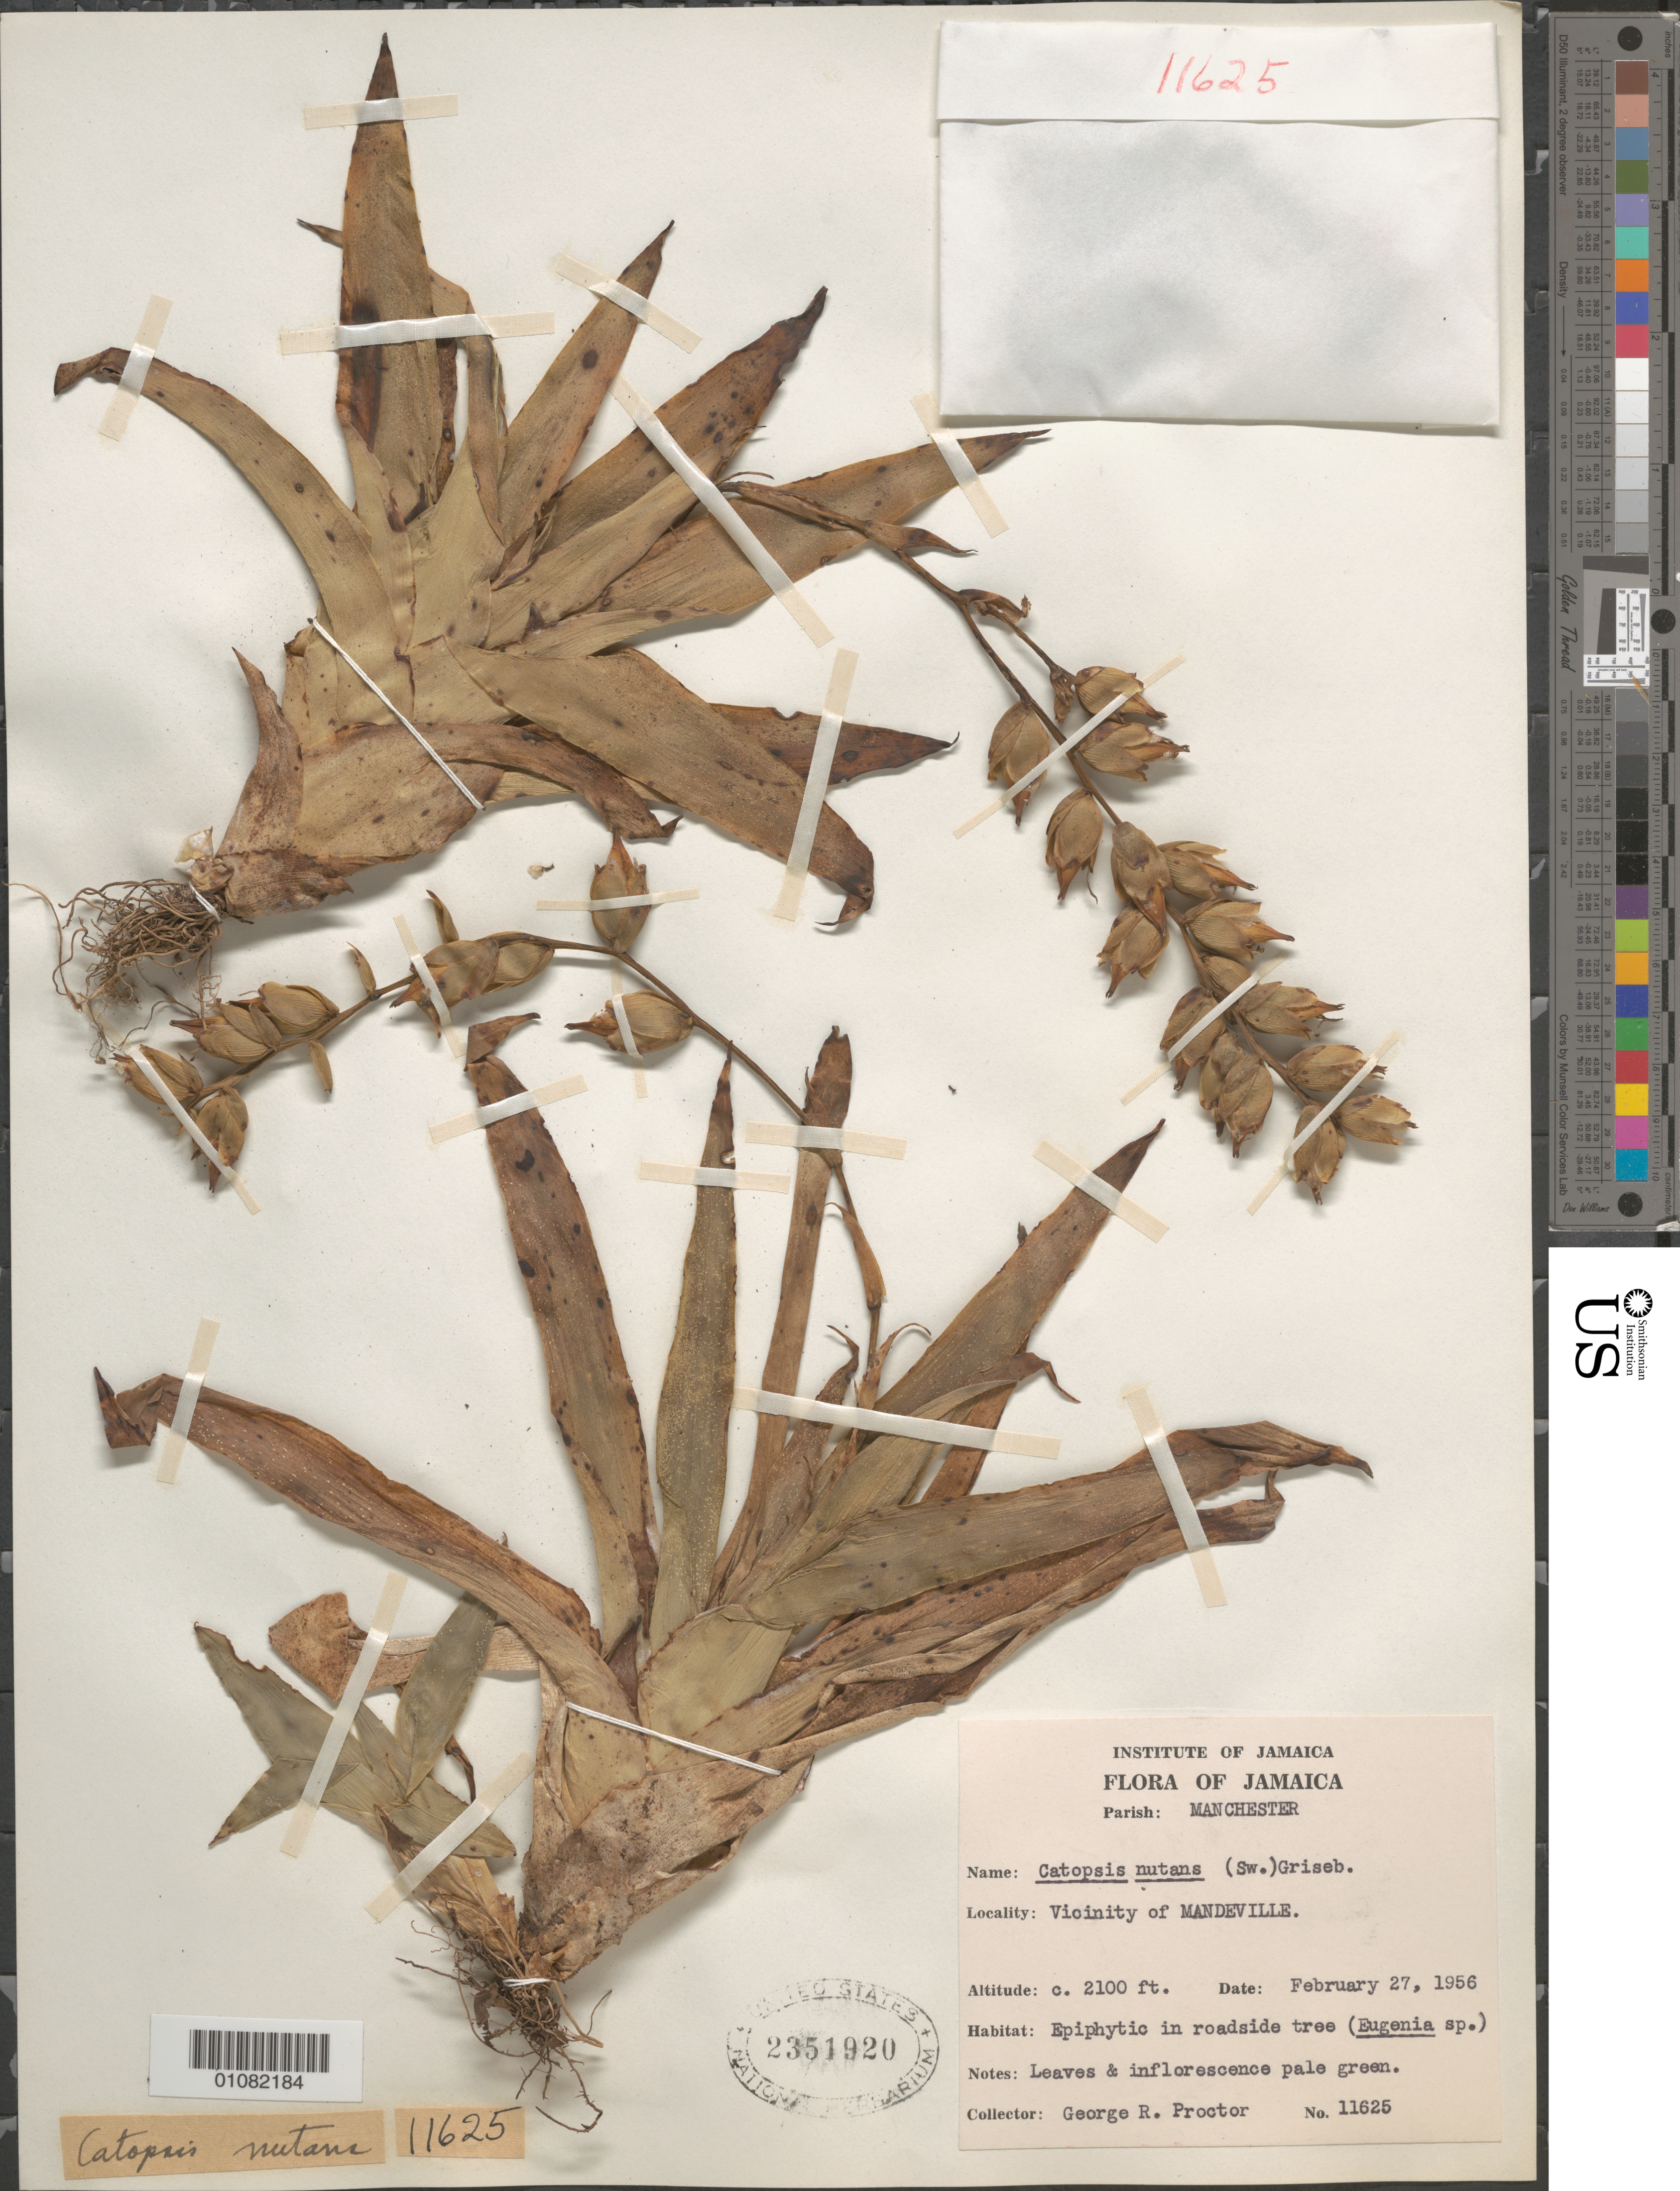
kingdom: Plantae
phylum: Tracheophyta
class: Liliopsida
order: Poales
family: Bromeliaceae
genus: Catopsis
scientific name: Catopsis nutans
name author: (Sw.) Griseb.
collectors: G. R. Proctor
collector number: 11625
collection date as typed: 27 Feb 1956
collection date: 1956-02-27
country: Jamaica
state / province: Manchester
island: Jamaica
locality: Vicinity of Mandeville.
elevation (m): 640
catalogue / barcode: US 2351920